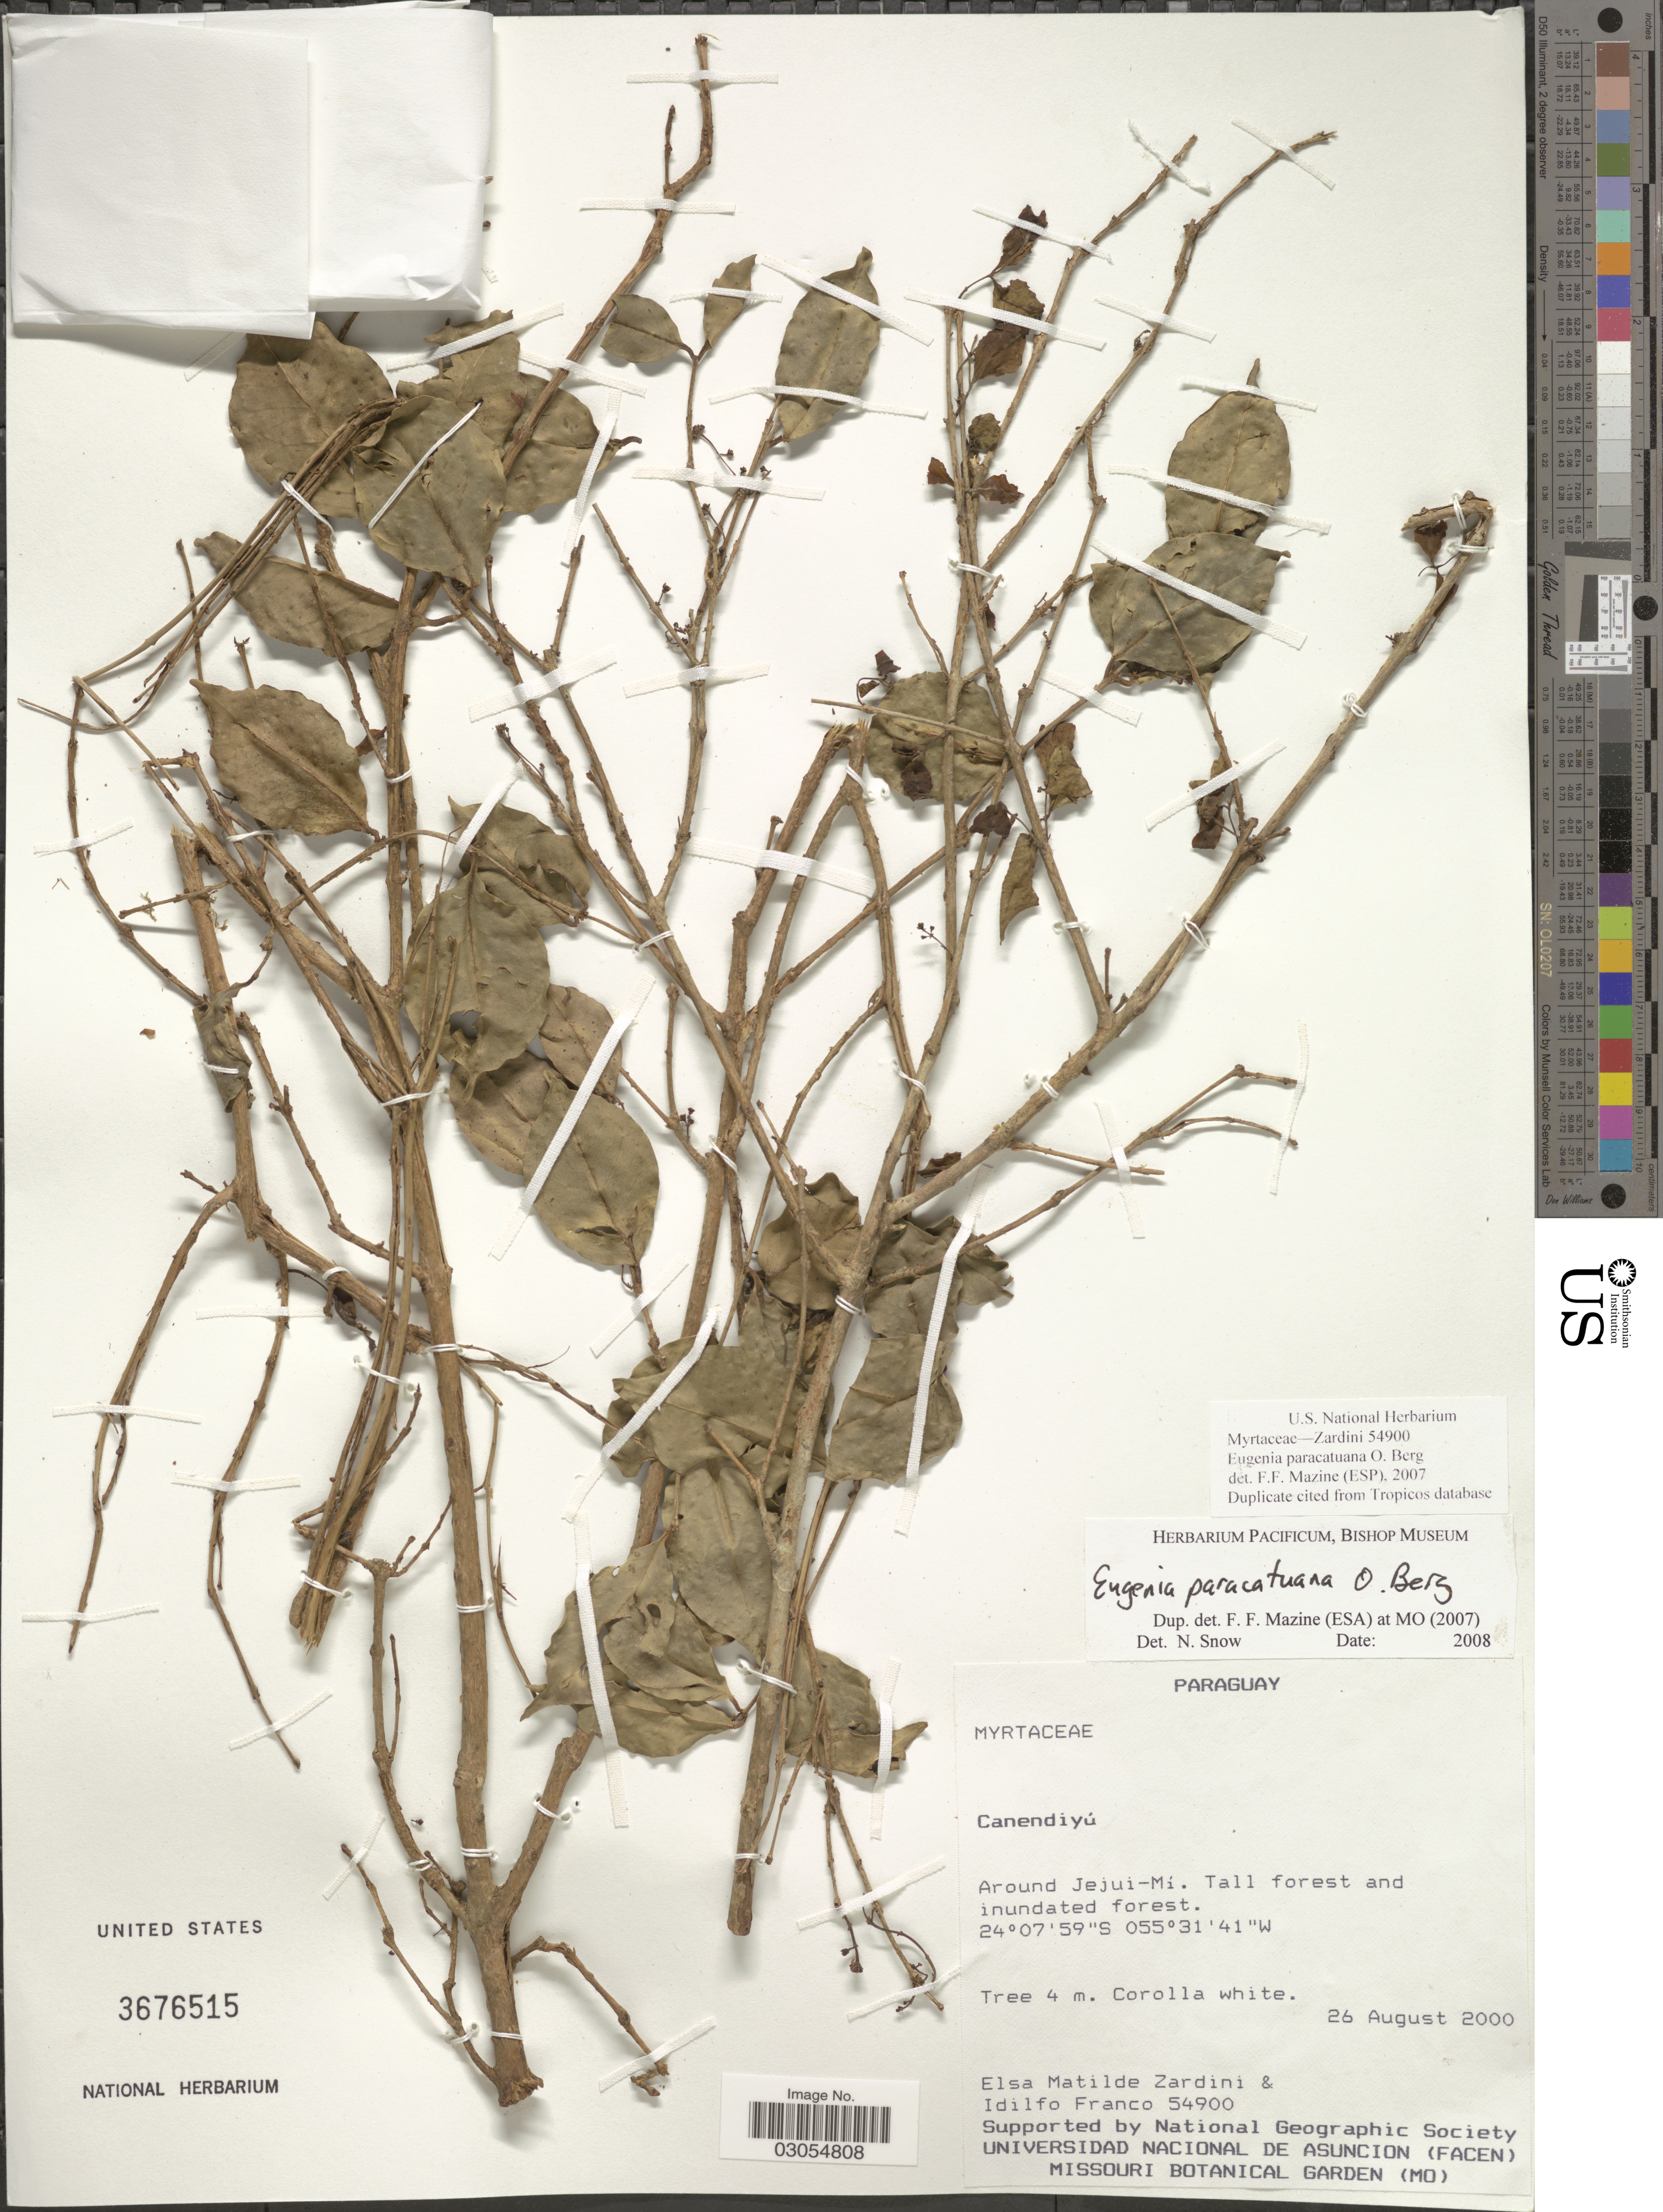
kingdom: Plantae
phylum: Tracheophyta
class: Magnoliopsida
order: Myrtales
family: Myrtaceae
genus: Eugenia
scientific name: Eugenia paracatuana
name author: O. Berg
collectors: E. M. Zardini & I. S. Franco M.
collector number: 54900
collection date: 2000-08-26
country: Paraguay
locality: Canendiyú. Around Jejui-Mí.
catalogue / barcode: US 3676515